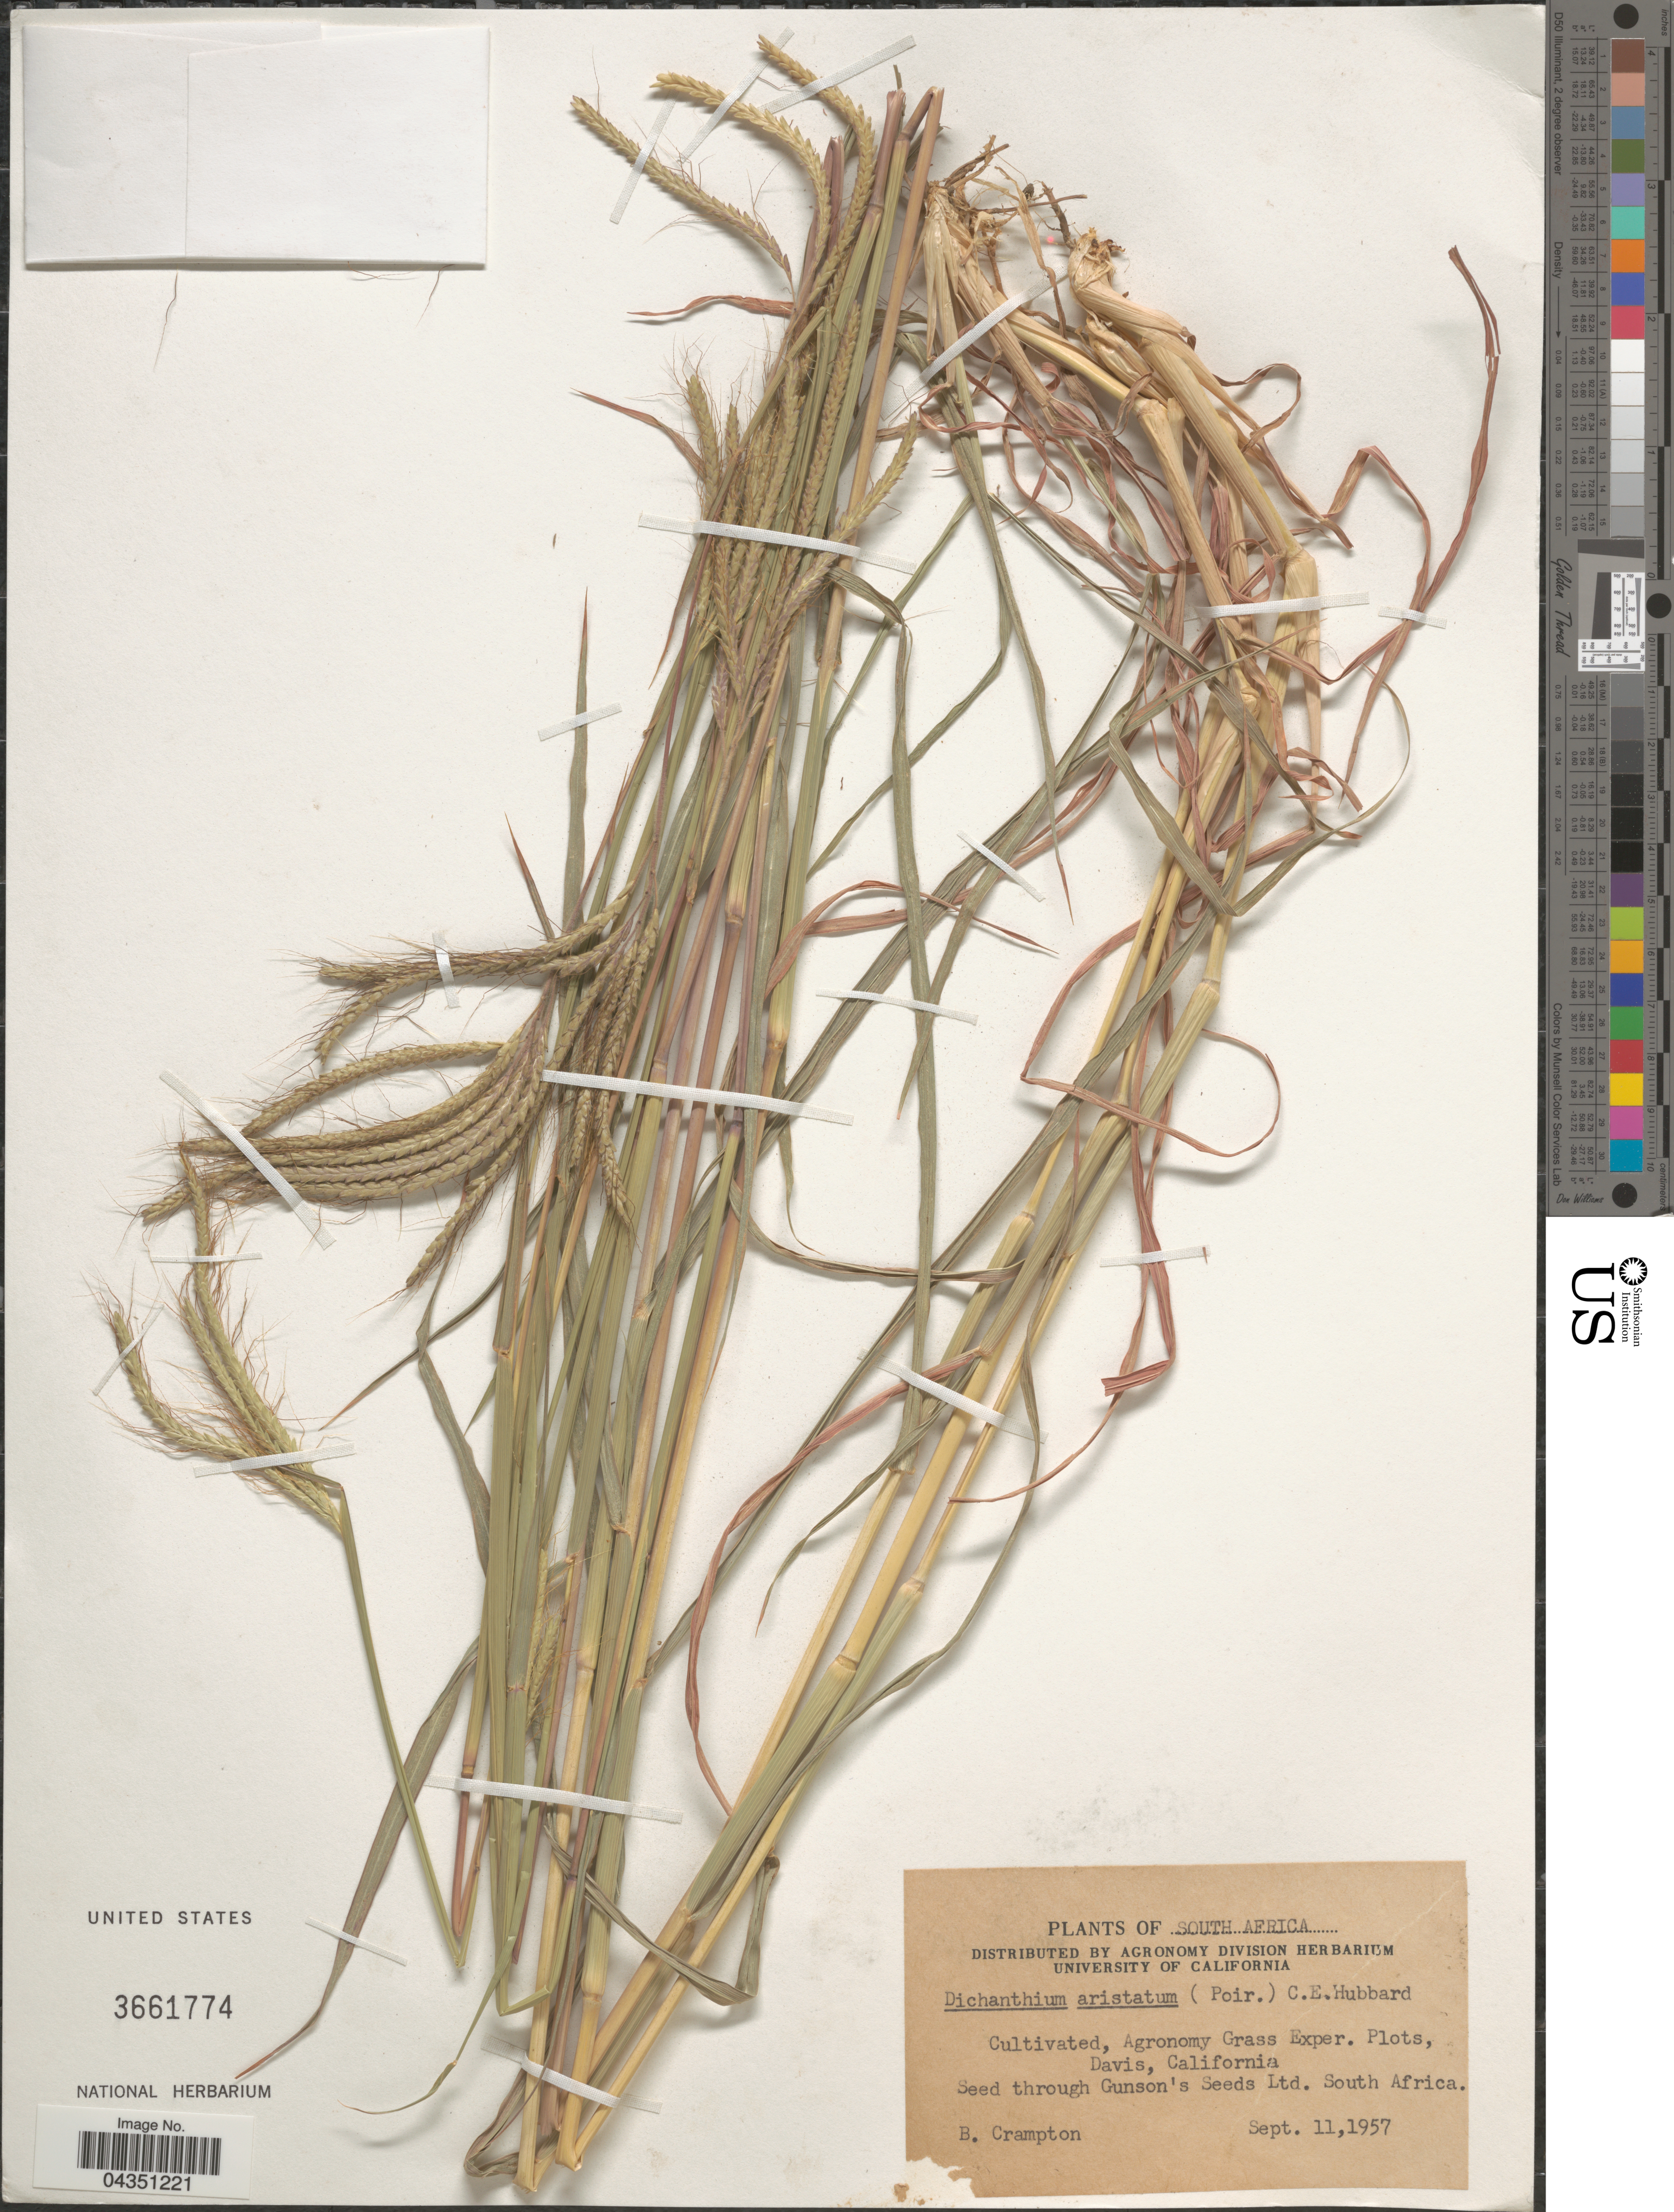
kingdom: Plantae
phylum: Tracheophyta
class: Liliopsida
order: Poales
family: Poaceae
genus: Dichanthium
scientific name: Dichanthium aristatum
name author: (Poir.) C.E. Hubb.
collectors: B. Crampton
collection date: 1957-09-11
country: United States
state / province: California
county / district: Yolo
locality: Agronomy Grass Exper. Plots, Davis.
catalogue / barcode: US 3661774